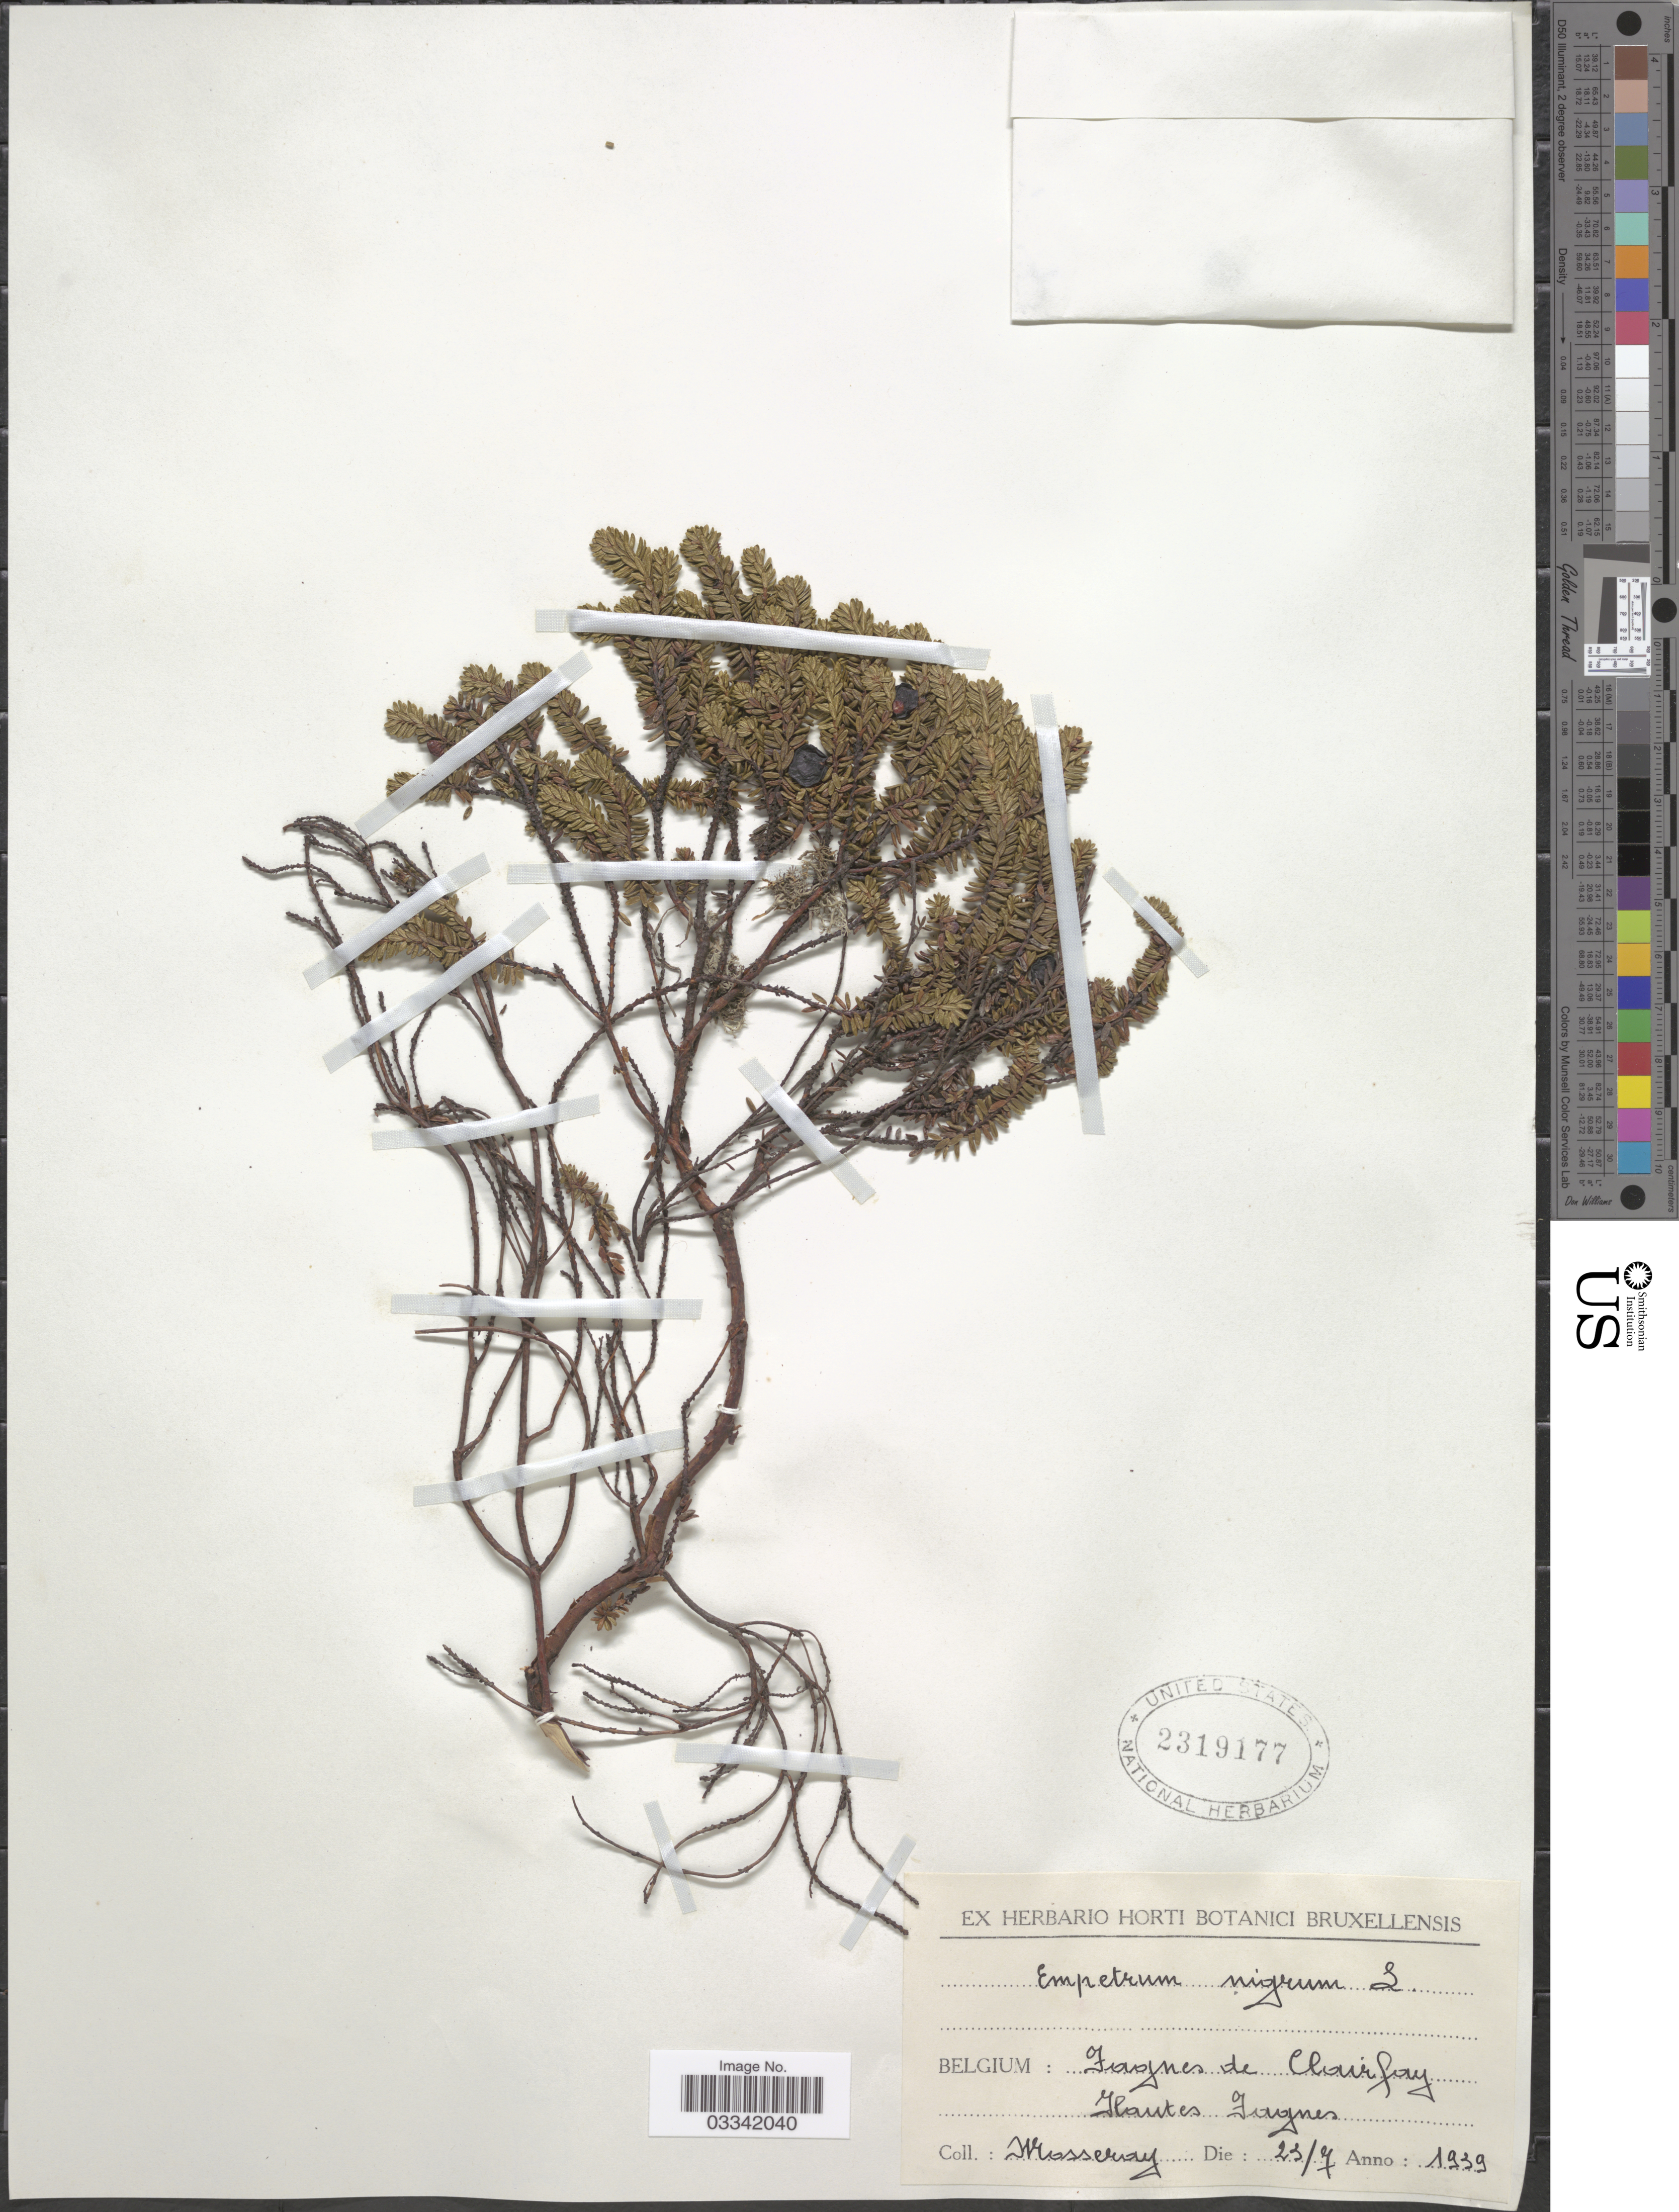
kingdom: Plantae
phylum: Tracheophyta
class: Magnoliopsida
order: Ericales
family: Ericaceae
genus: Empetrum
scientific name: Empetrum nigrum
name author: L.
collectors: Mosseray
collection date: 1939-07-23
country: Belgium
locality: Fagnes de Clairfay [interpreted], Hautes Fagnes.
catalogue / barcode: US 2319177